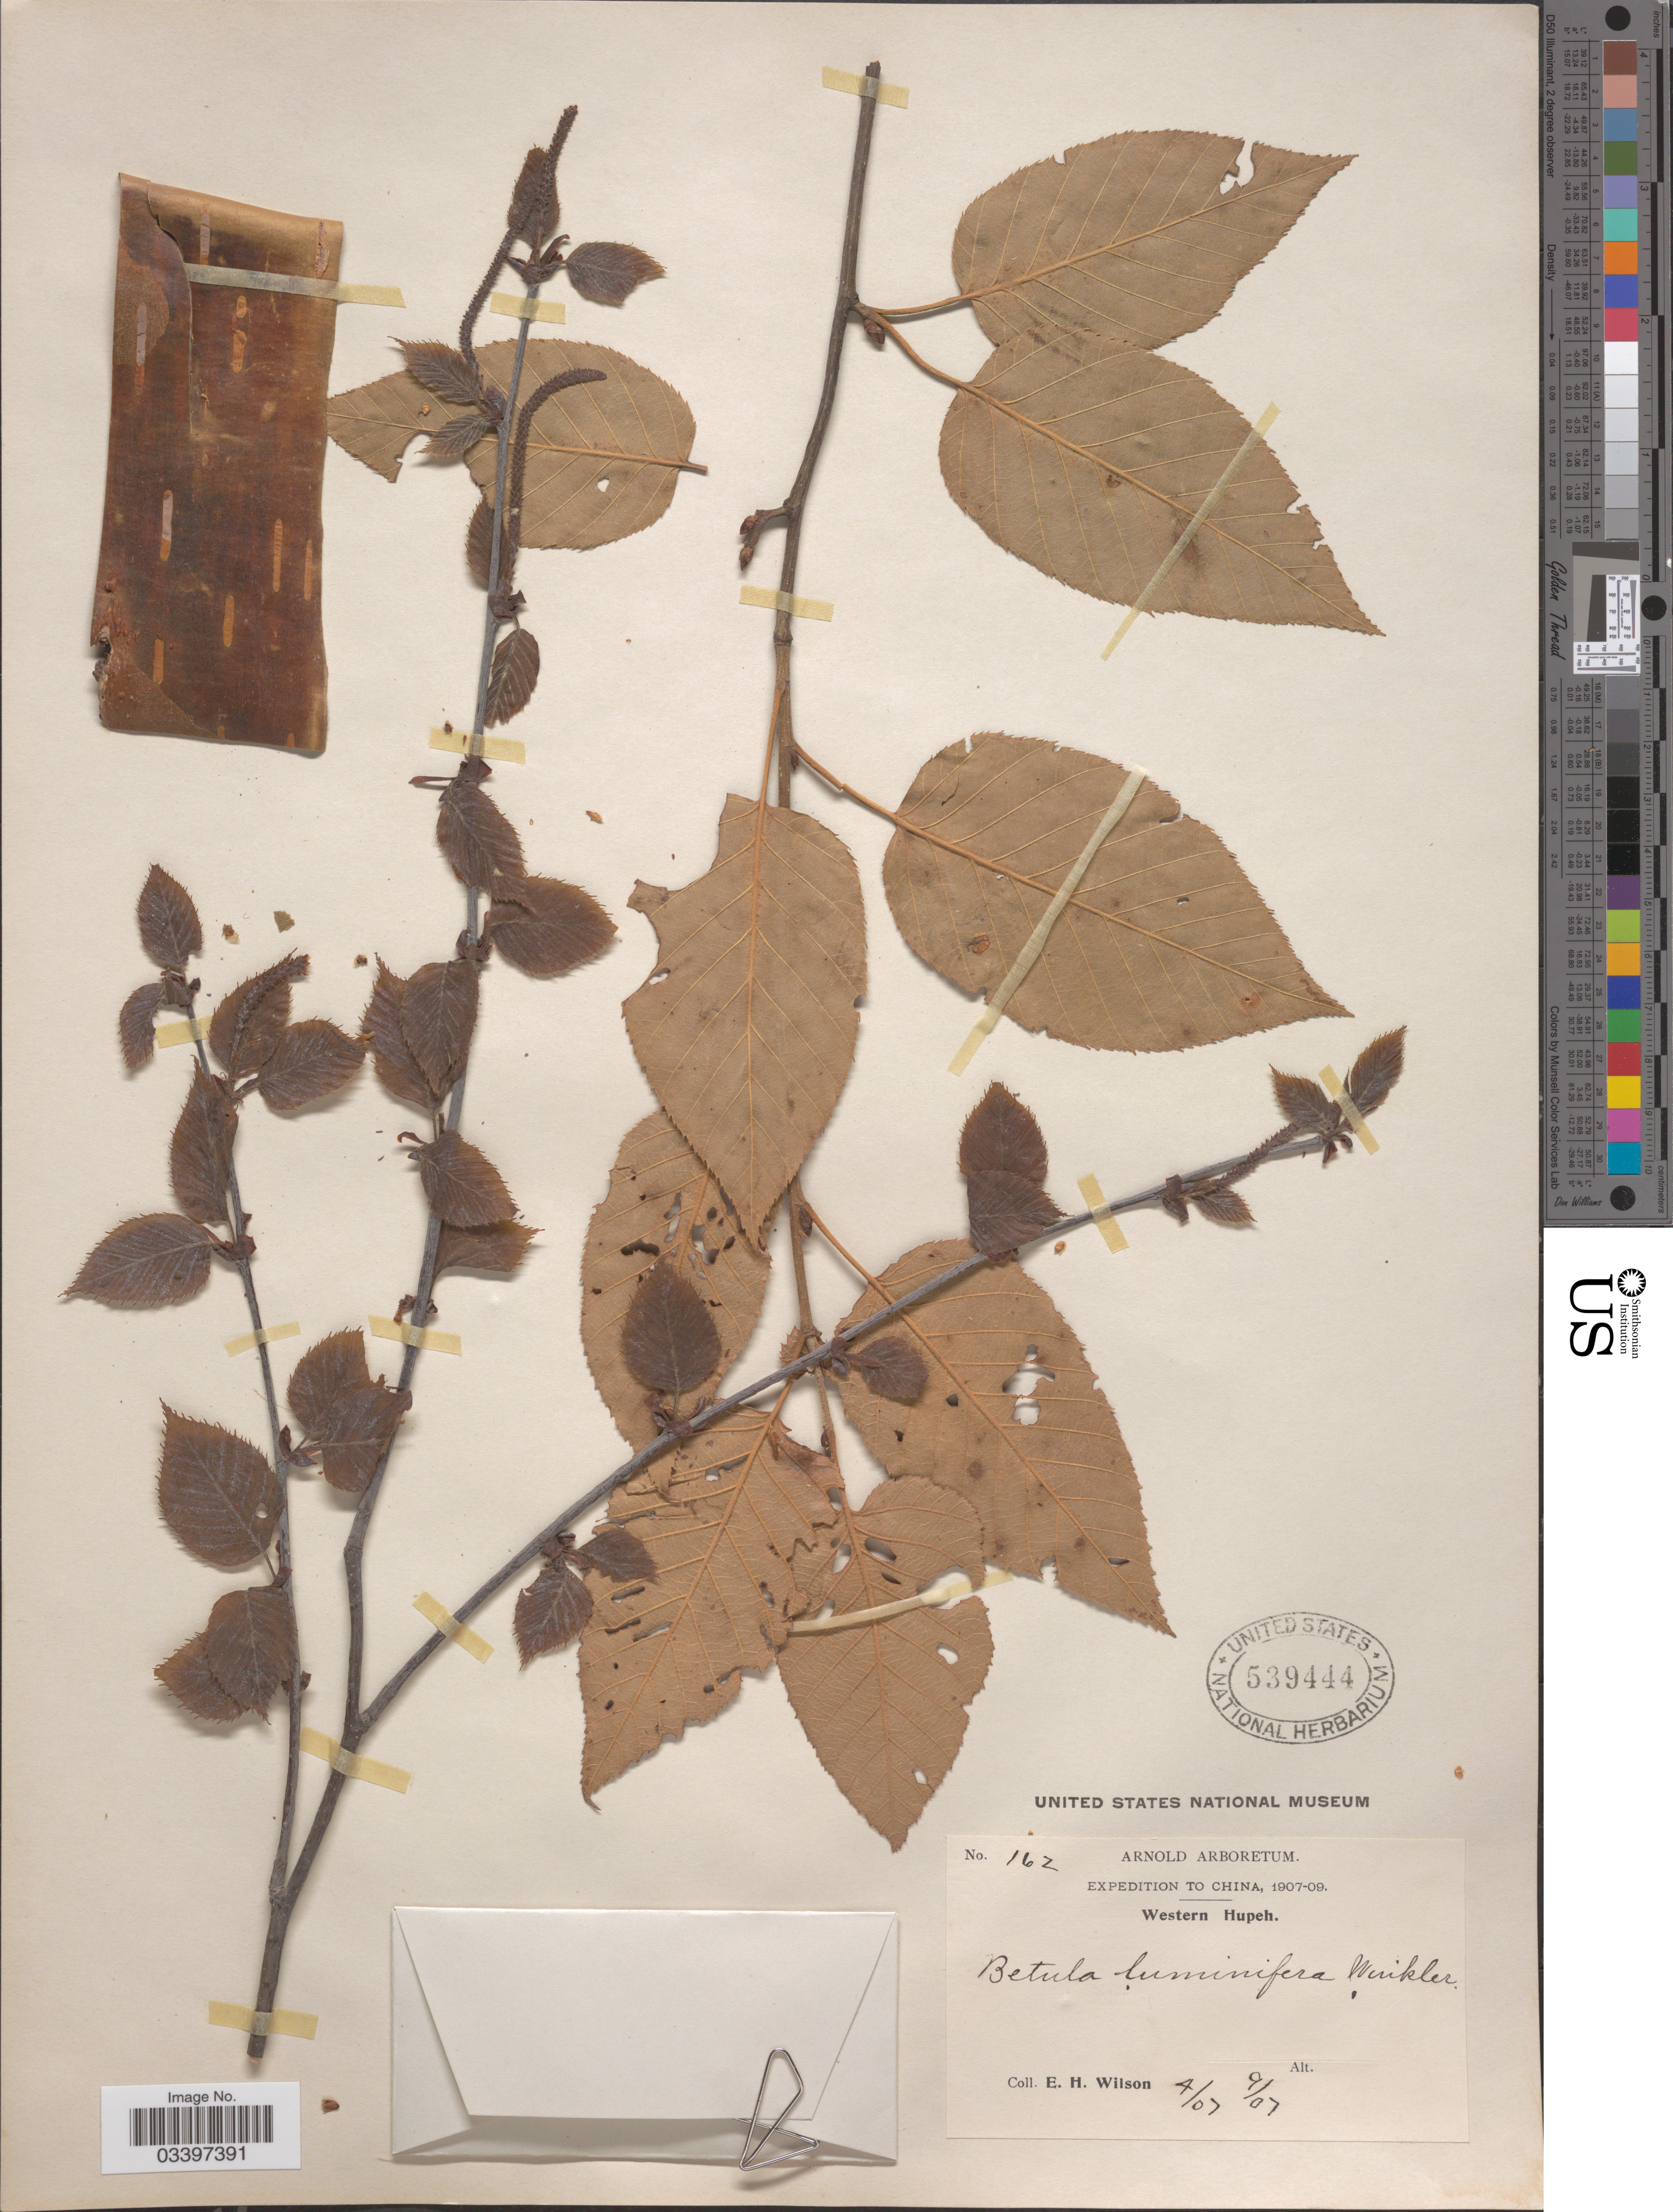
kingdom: Plantae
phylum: Tracheophyta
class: Magnoliopsida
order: Fagales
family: Betulaceae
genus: Betula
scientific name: Betula luminifera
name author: H.J.P. Winkl.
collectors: E. Wilson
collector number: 162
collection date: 1907-04/1907-09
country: China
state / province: Hubei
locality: Western Hupeh.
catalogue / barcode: US 539444